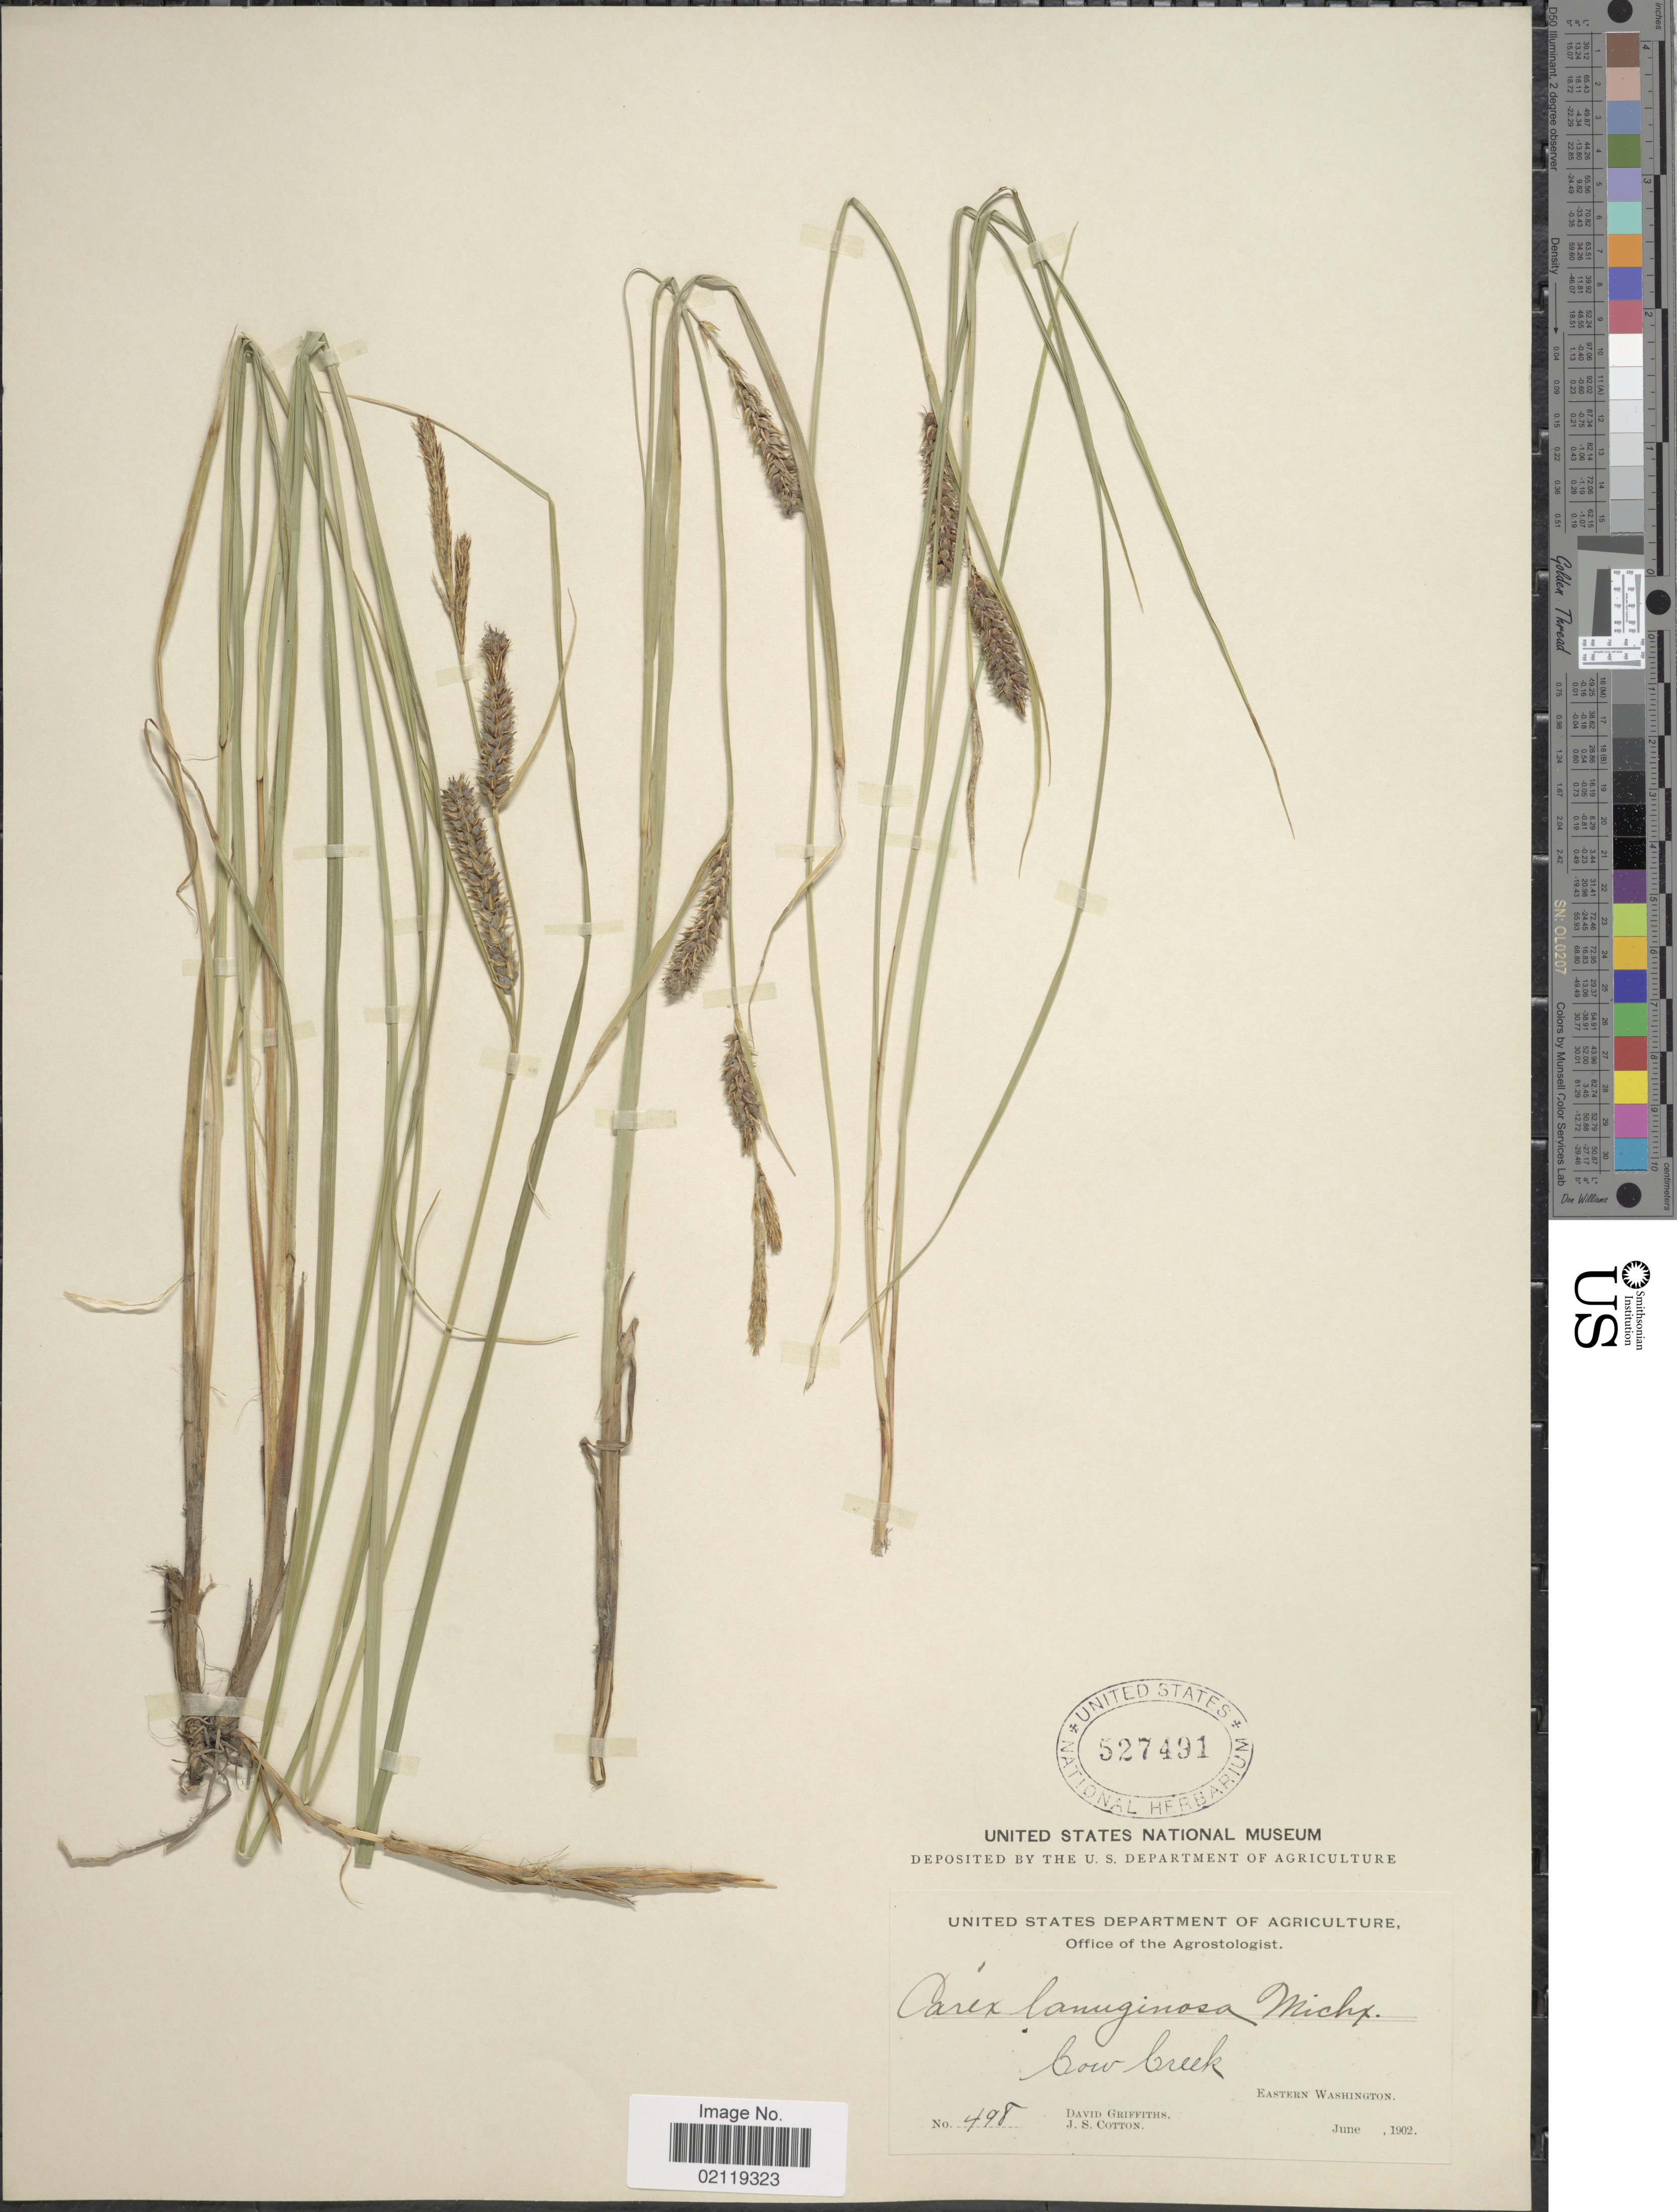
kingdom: Plantae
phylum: Tracheophyta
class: Liliopsida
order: Poales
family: Cyperaceae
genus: Carex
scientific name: Carex pellita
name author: Muhl. ex Willd.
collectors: D. Griffiths & J. S. Cotton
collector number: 498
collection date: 1902-06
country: United States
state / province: Washington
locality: Cow Creek. Eastern Washington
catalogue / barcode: US 527491